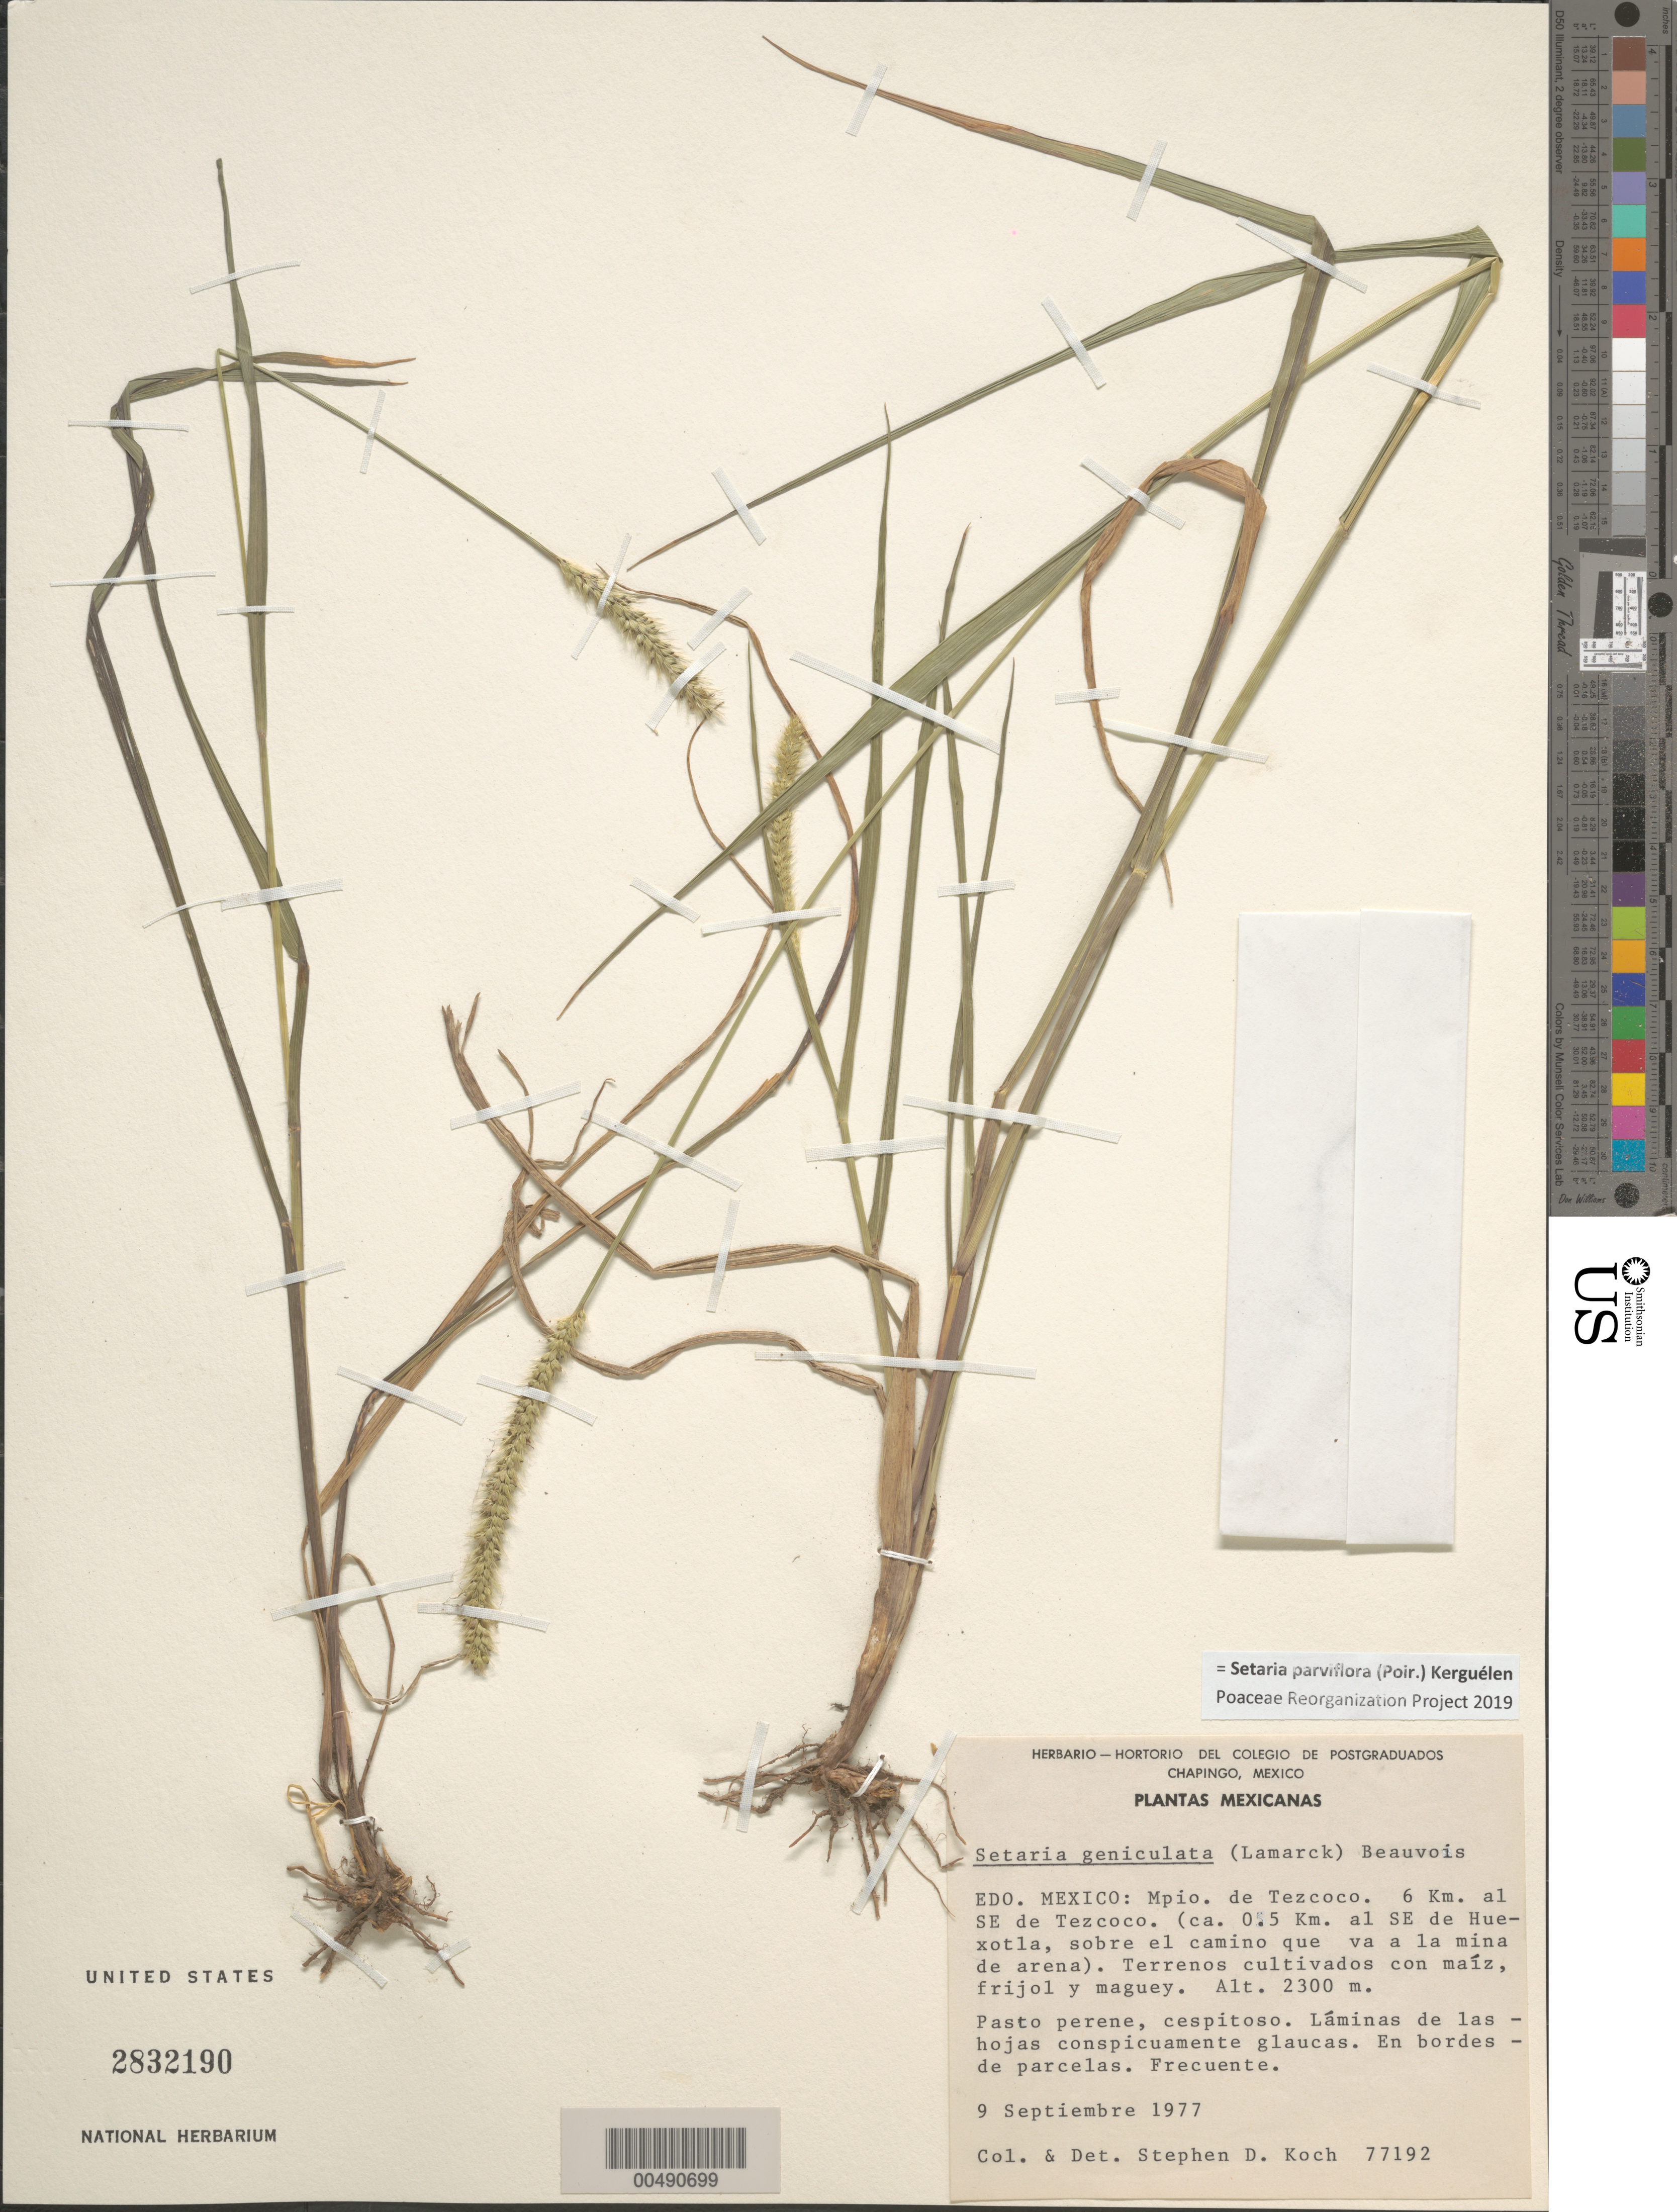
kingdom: Plantae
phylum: Tracheophyta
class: Liliopsida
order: Poales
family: Poaceae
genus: Setaria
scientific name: Setaria parviflora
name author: (Poir.) Kerguélen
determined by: Poaceae Reorganization Project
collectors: S. D. Koch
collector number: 77192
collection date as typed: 9 Sep 1977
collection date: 1977-09-09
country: Mexico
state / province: México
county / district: Texcoco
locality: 6 km SE of Tezcoco (ca. 0.5 km SE of Huexotla), along the rd that goes to the sand mine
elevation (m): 2300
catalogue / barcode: US 2832190